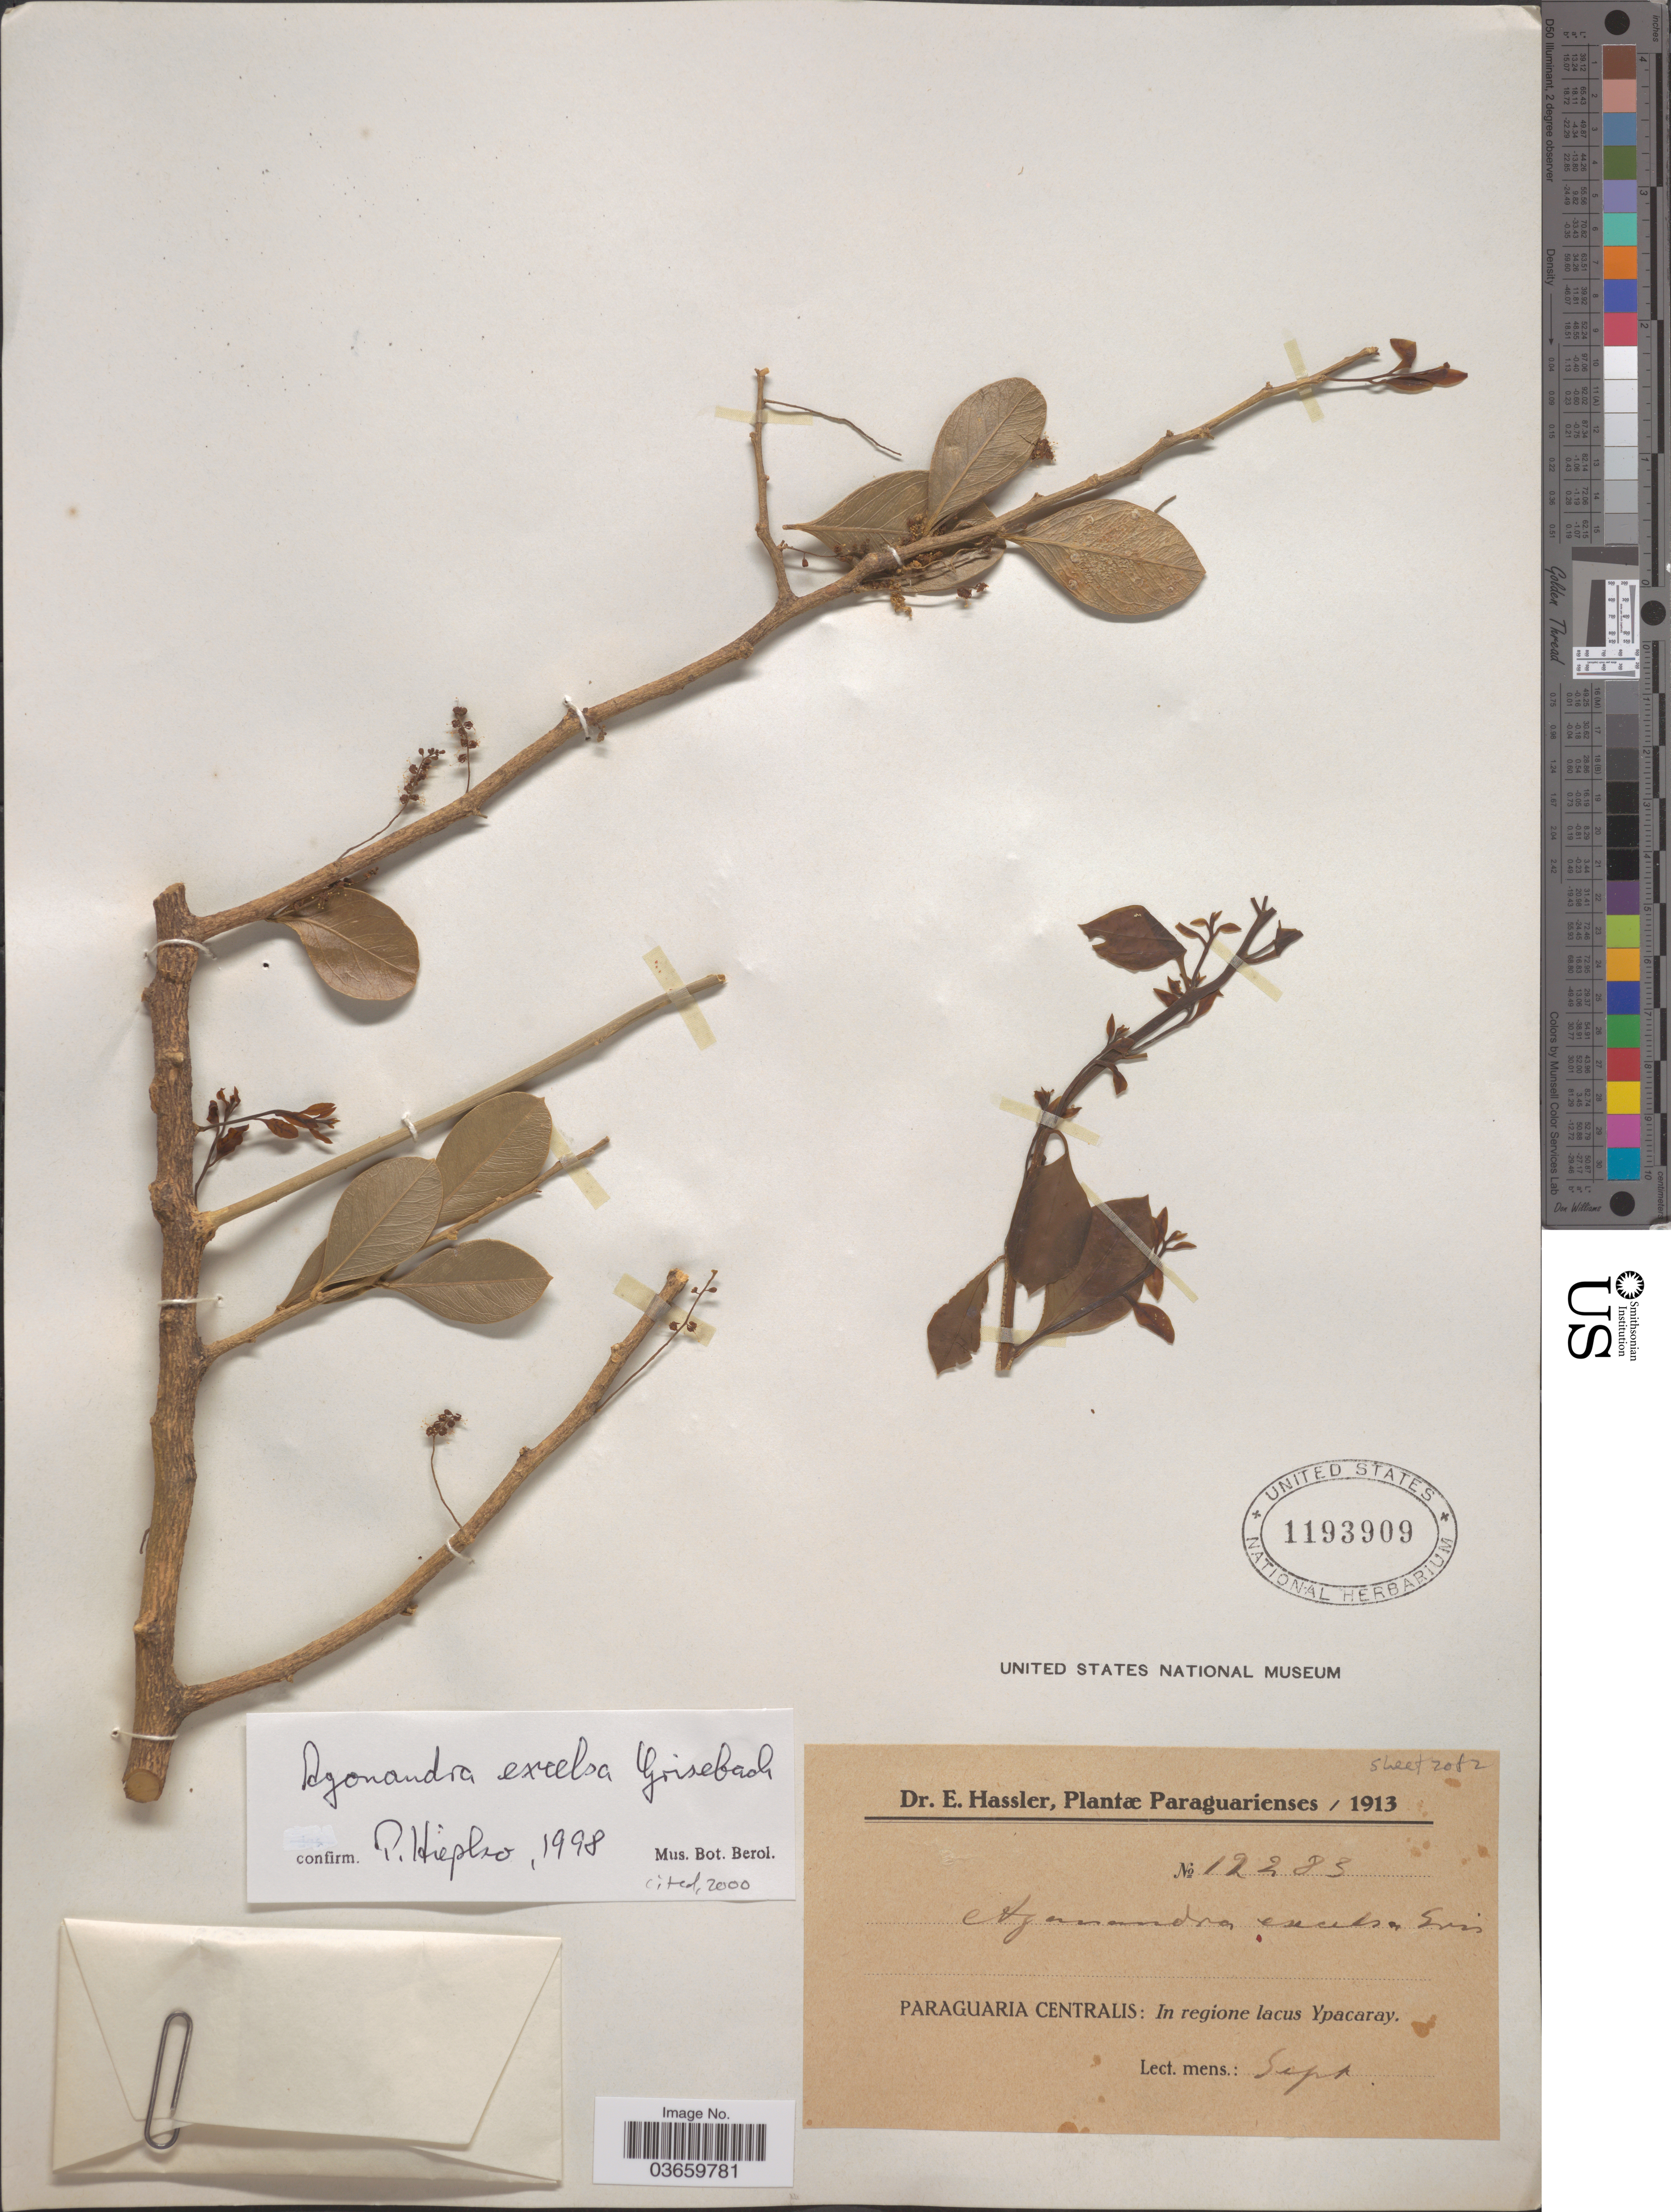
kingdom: Plantae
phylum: Tracheophyta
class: Magnoliopsida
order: Santalales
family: Opiliaceae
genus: Agonandra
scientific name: Agonandra excelsa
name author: Griseb.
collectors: E. Hassler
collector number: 12283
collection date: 1913-09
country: Paraguay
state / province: Paraguari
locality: Paraguaria Centralis: In regione lacus Ypacaray.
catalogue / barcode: US 1193909